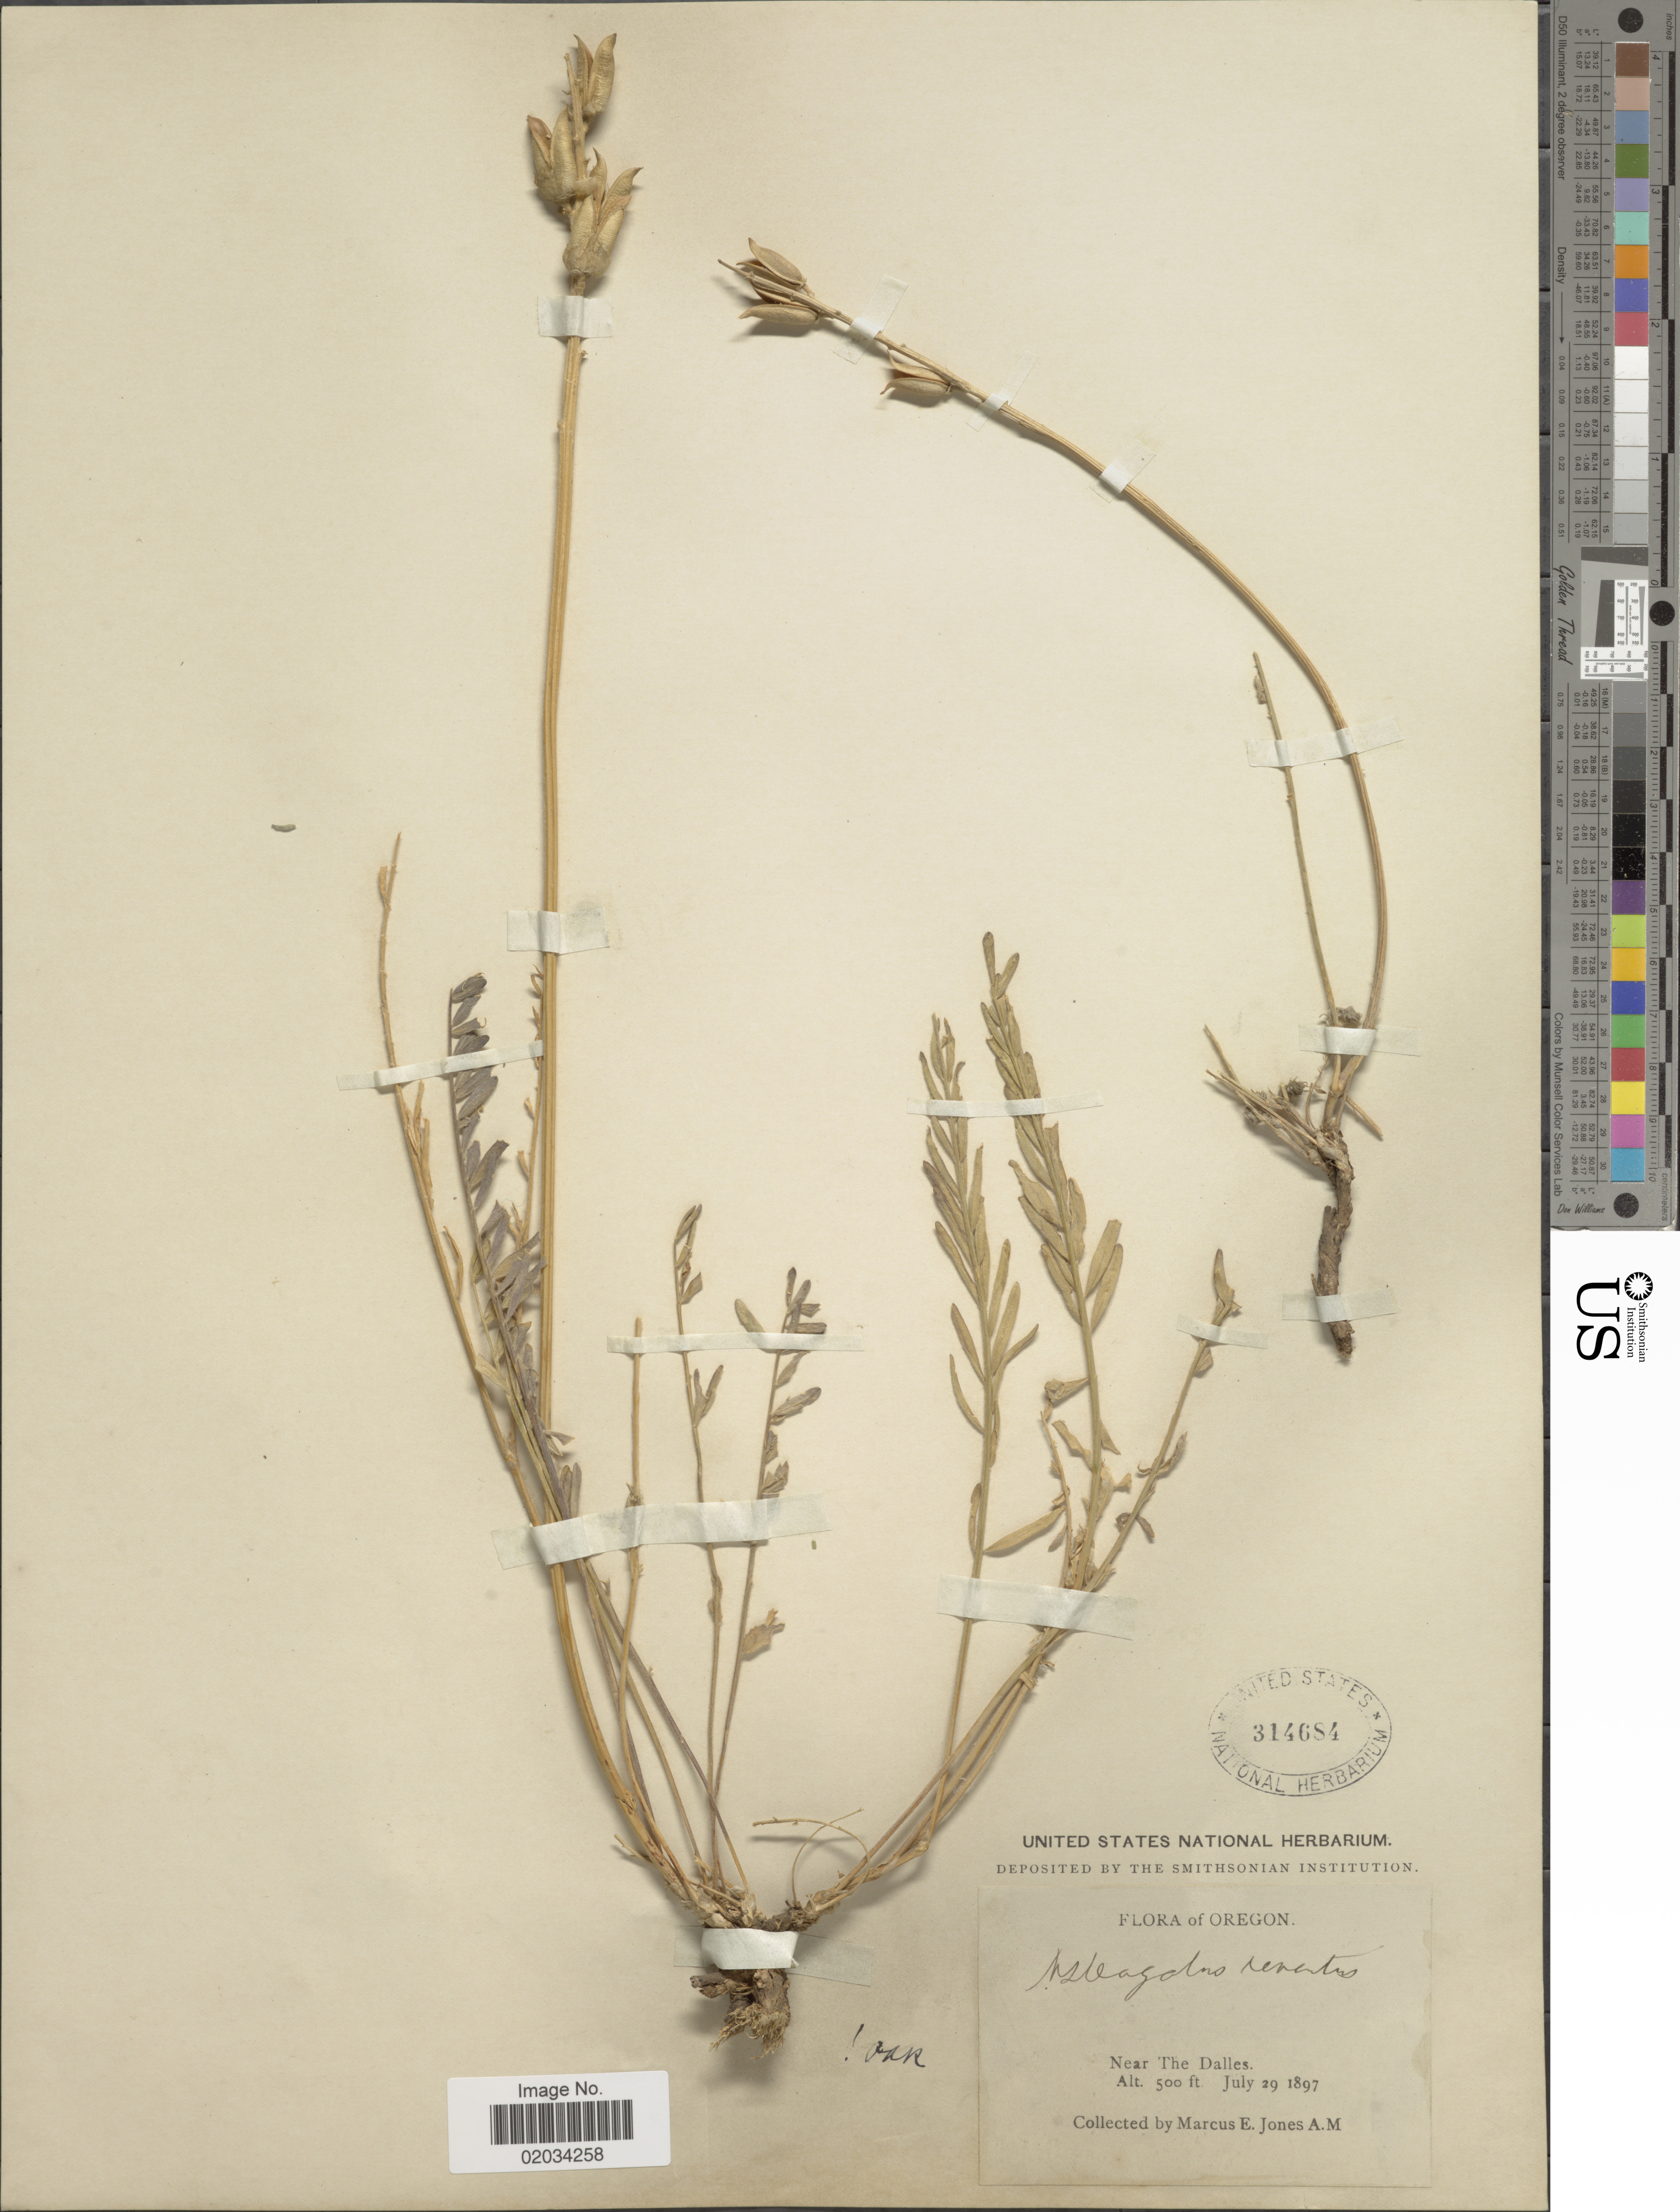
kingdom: Plantae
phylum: Tracheophyta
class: Magnoliopsida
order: Fabales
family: Fabaceae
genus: Astragalus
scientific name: Astragalus reventus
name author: A. Gray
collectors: M. E. Jones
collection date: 1897-07-29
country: United States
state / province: Oregon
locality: Near the Dalles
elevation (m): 152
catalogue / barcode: US 314684